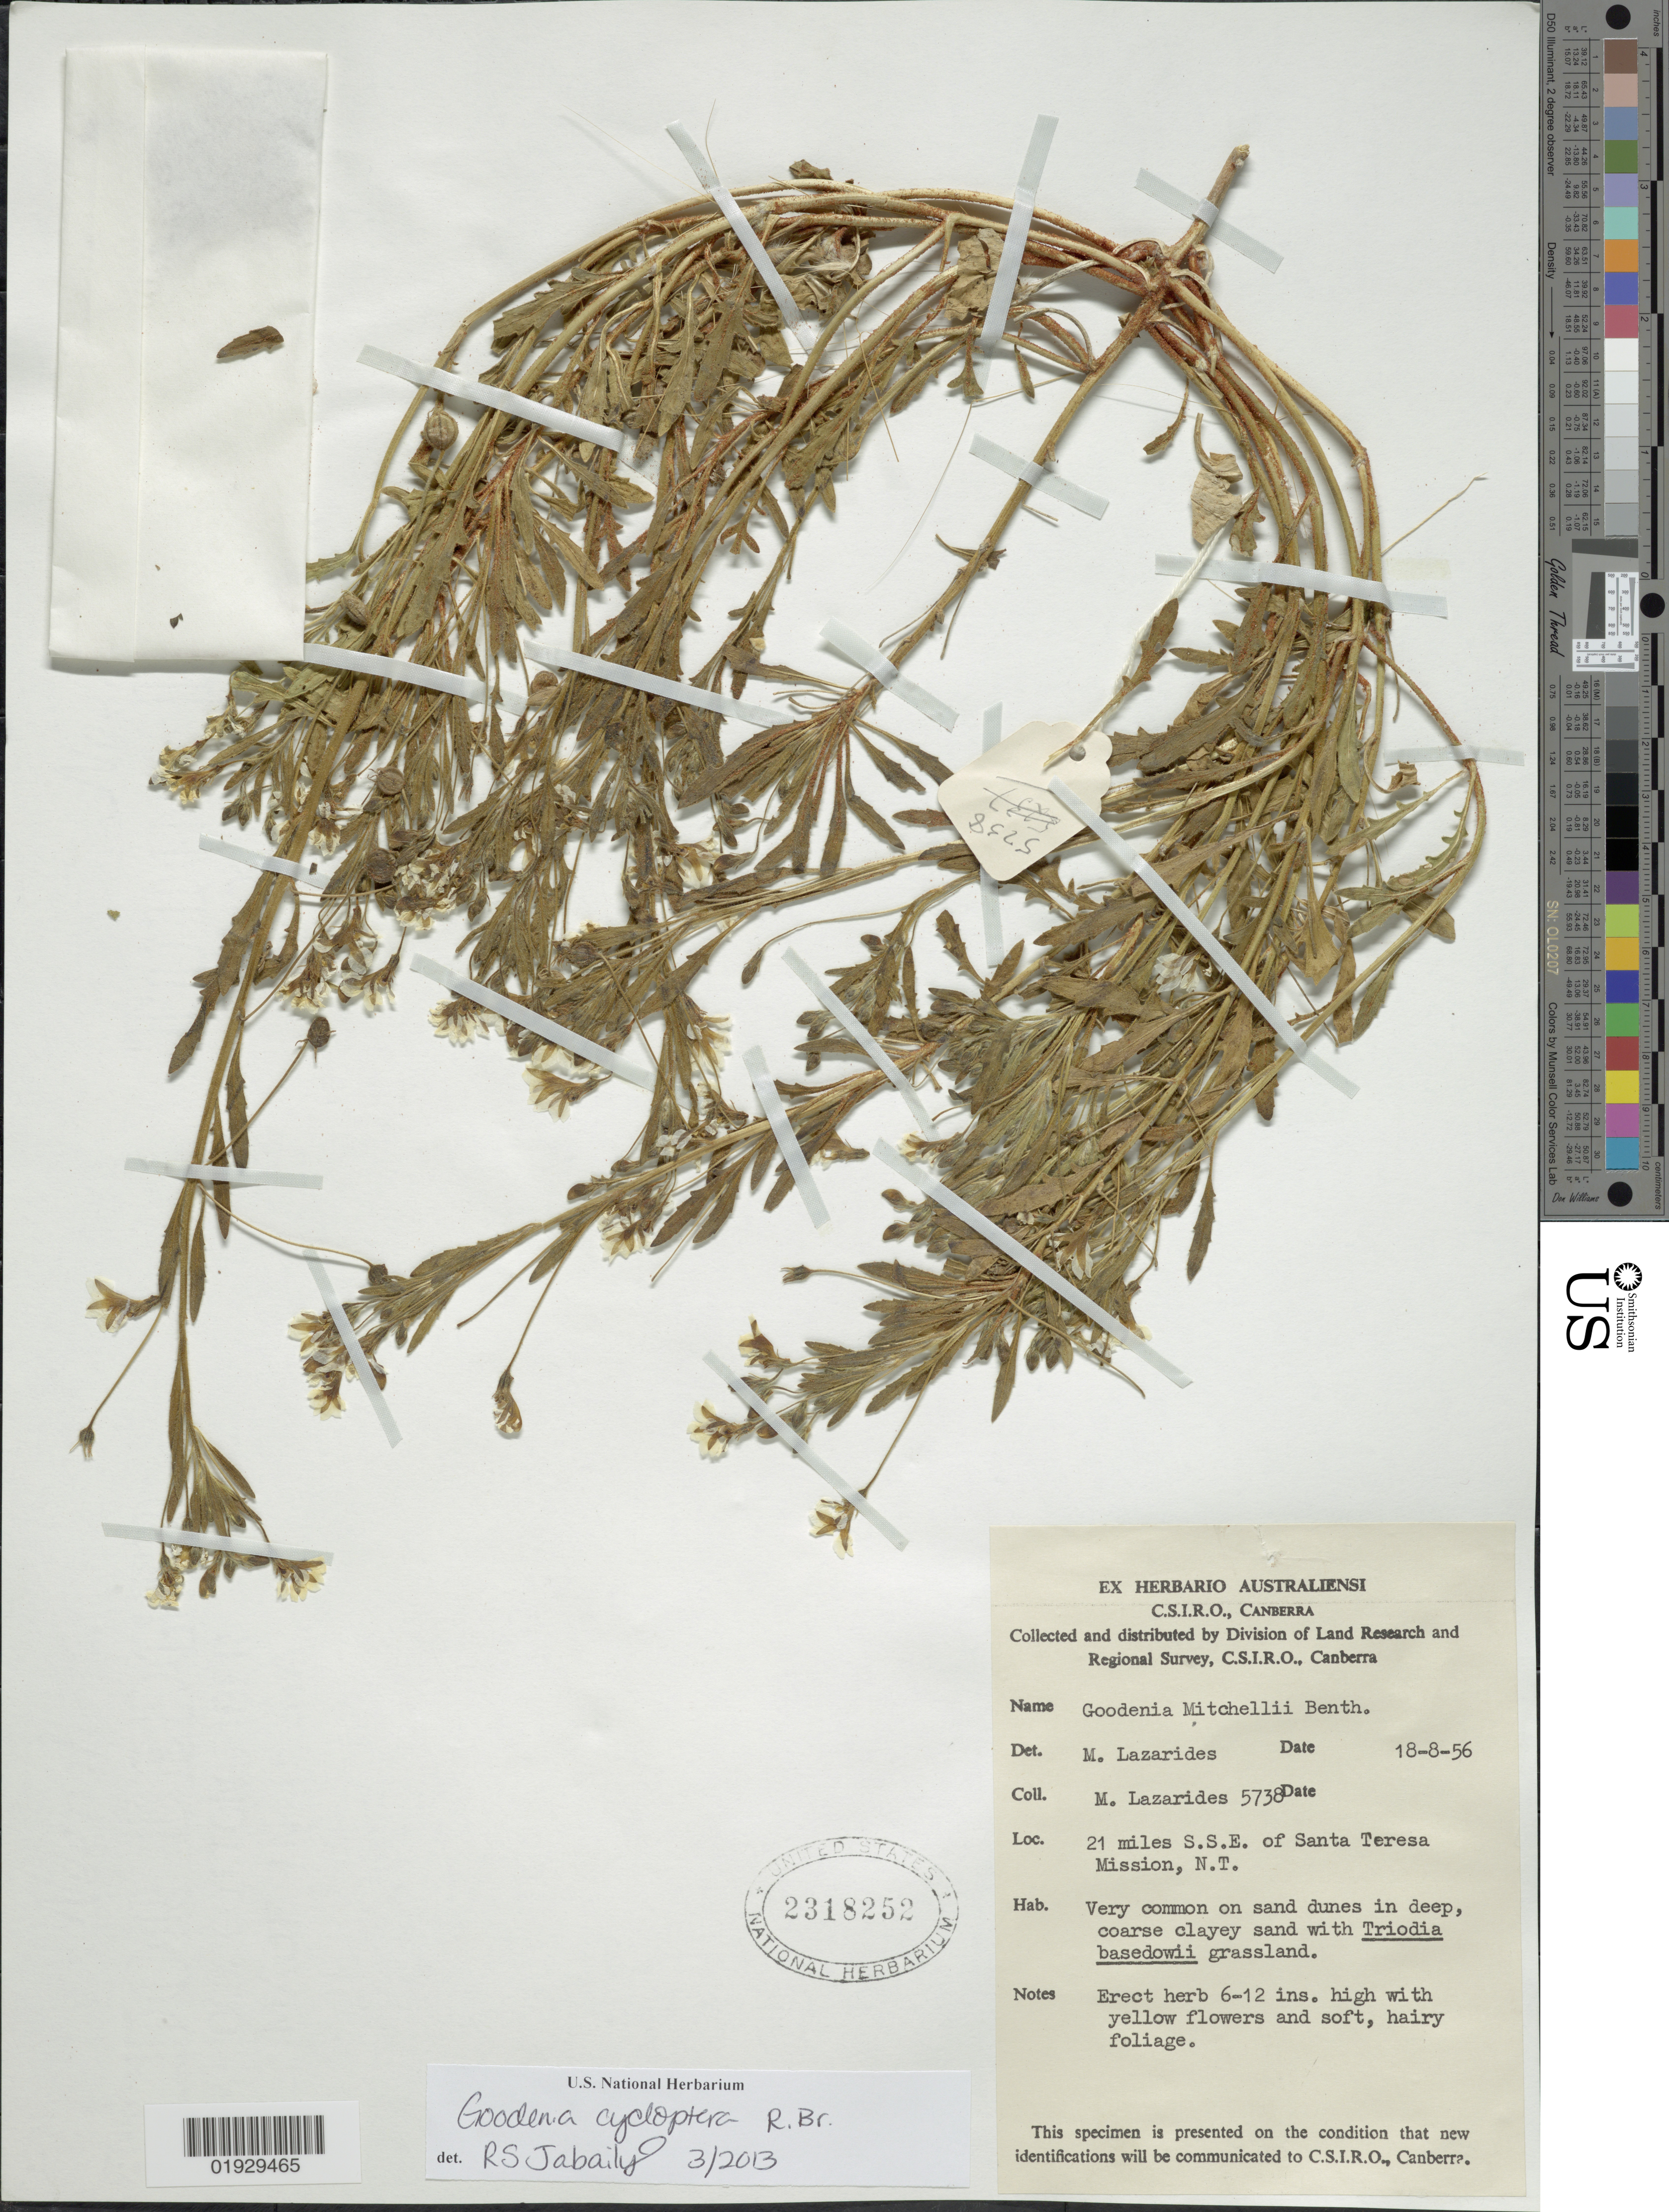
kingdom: Plantae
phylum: Tracheophyta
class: Magnoliopsida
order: Asterales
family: Goodeniaceae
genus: Goodenia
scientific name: Goodenia cycloptera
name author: R. Br.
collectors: M. Lazarides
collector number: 5738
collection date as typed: Transcribed d/m/y: 18/8/56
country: Australia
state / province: Northern Territory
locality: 21 miles S.S.E. of Santa Teresa Mission, N.T.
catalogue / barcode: US 2318252